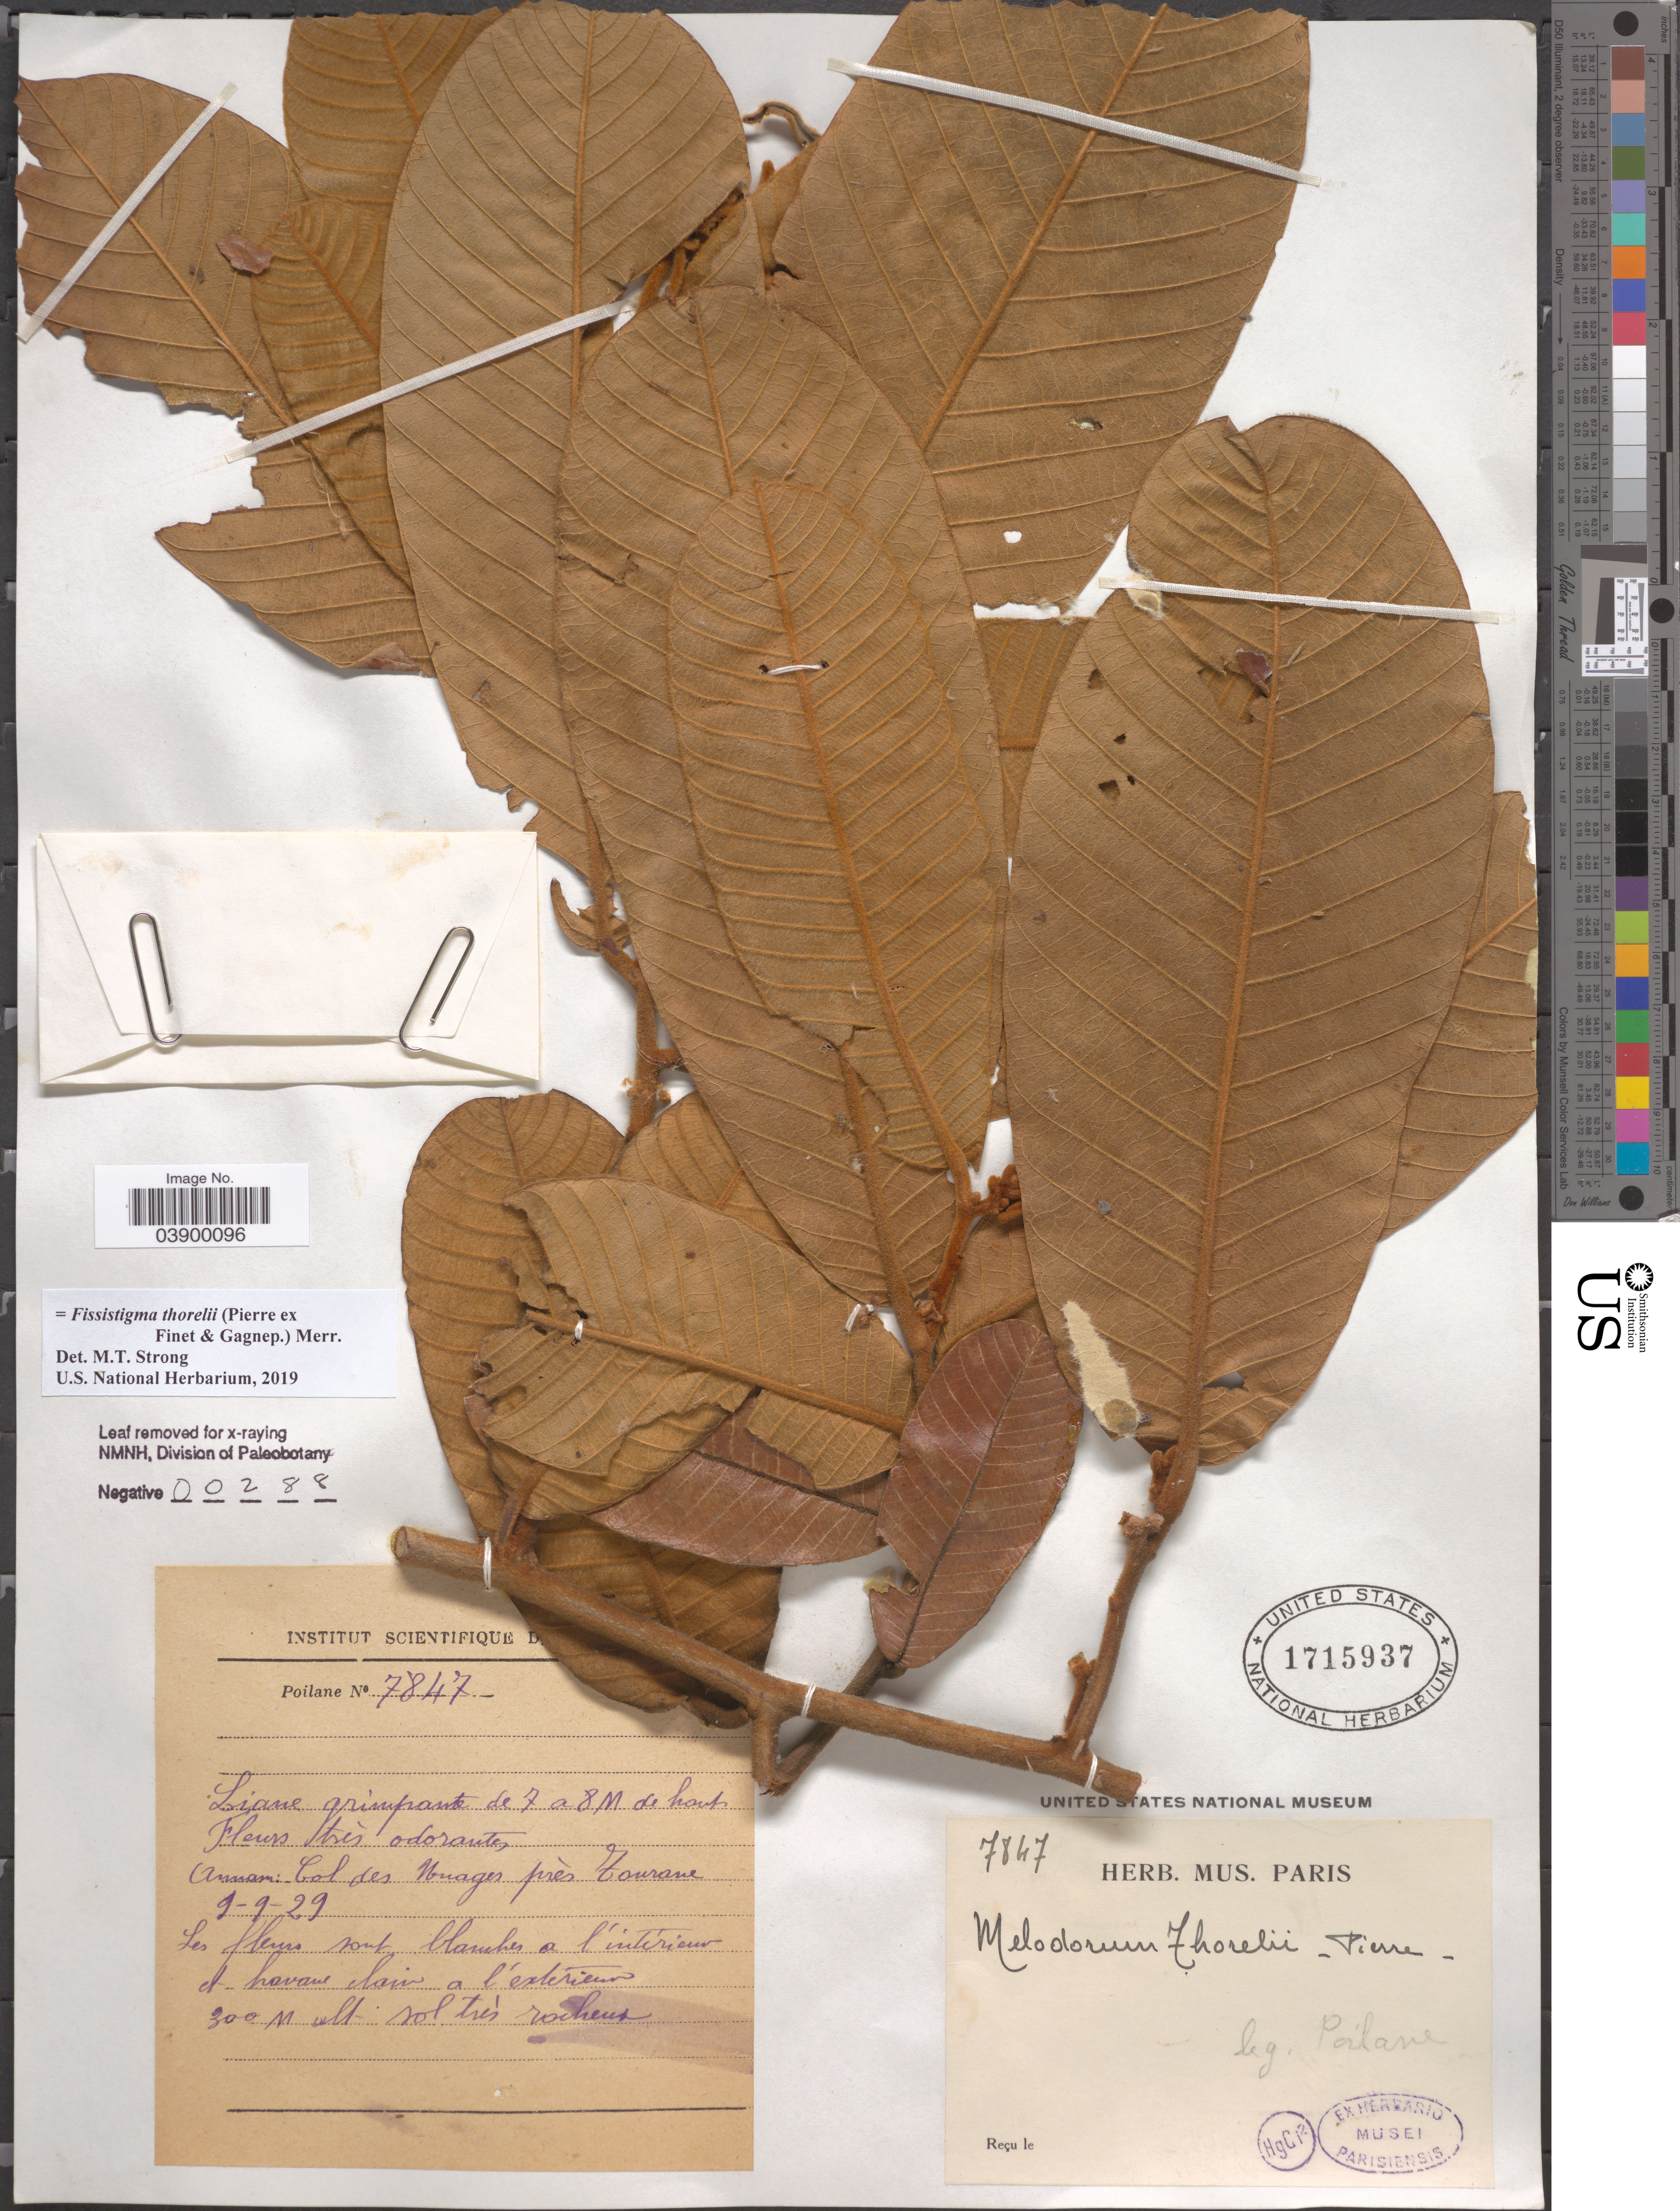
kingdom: Plantae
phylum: Tracheophyta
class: Magnoliopsida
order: Magnoliales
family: Annonaceae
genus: Fissistigma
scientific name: Fissistigma thorelii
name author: (Pierre ex Finet & Gagnep.) Merr.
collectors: -. Poilane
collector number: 7847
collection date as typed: Transcribed d/m/y: 9/9/29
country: Vietnam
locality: Annam: Col des Nonages [interpreted] prés Tourane.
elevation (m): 300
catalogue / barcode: US 1715937